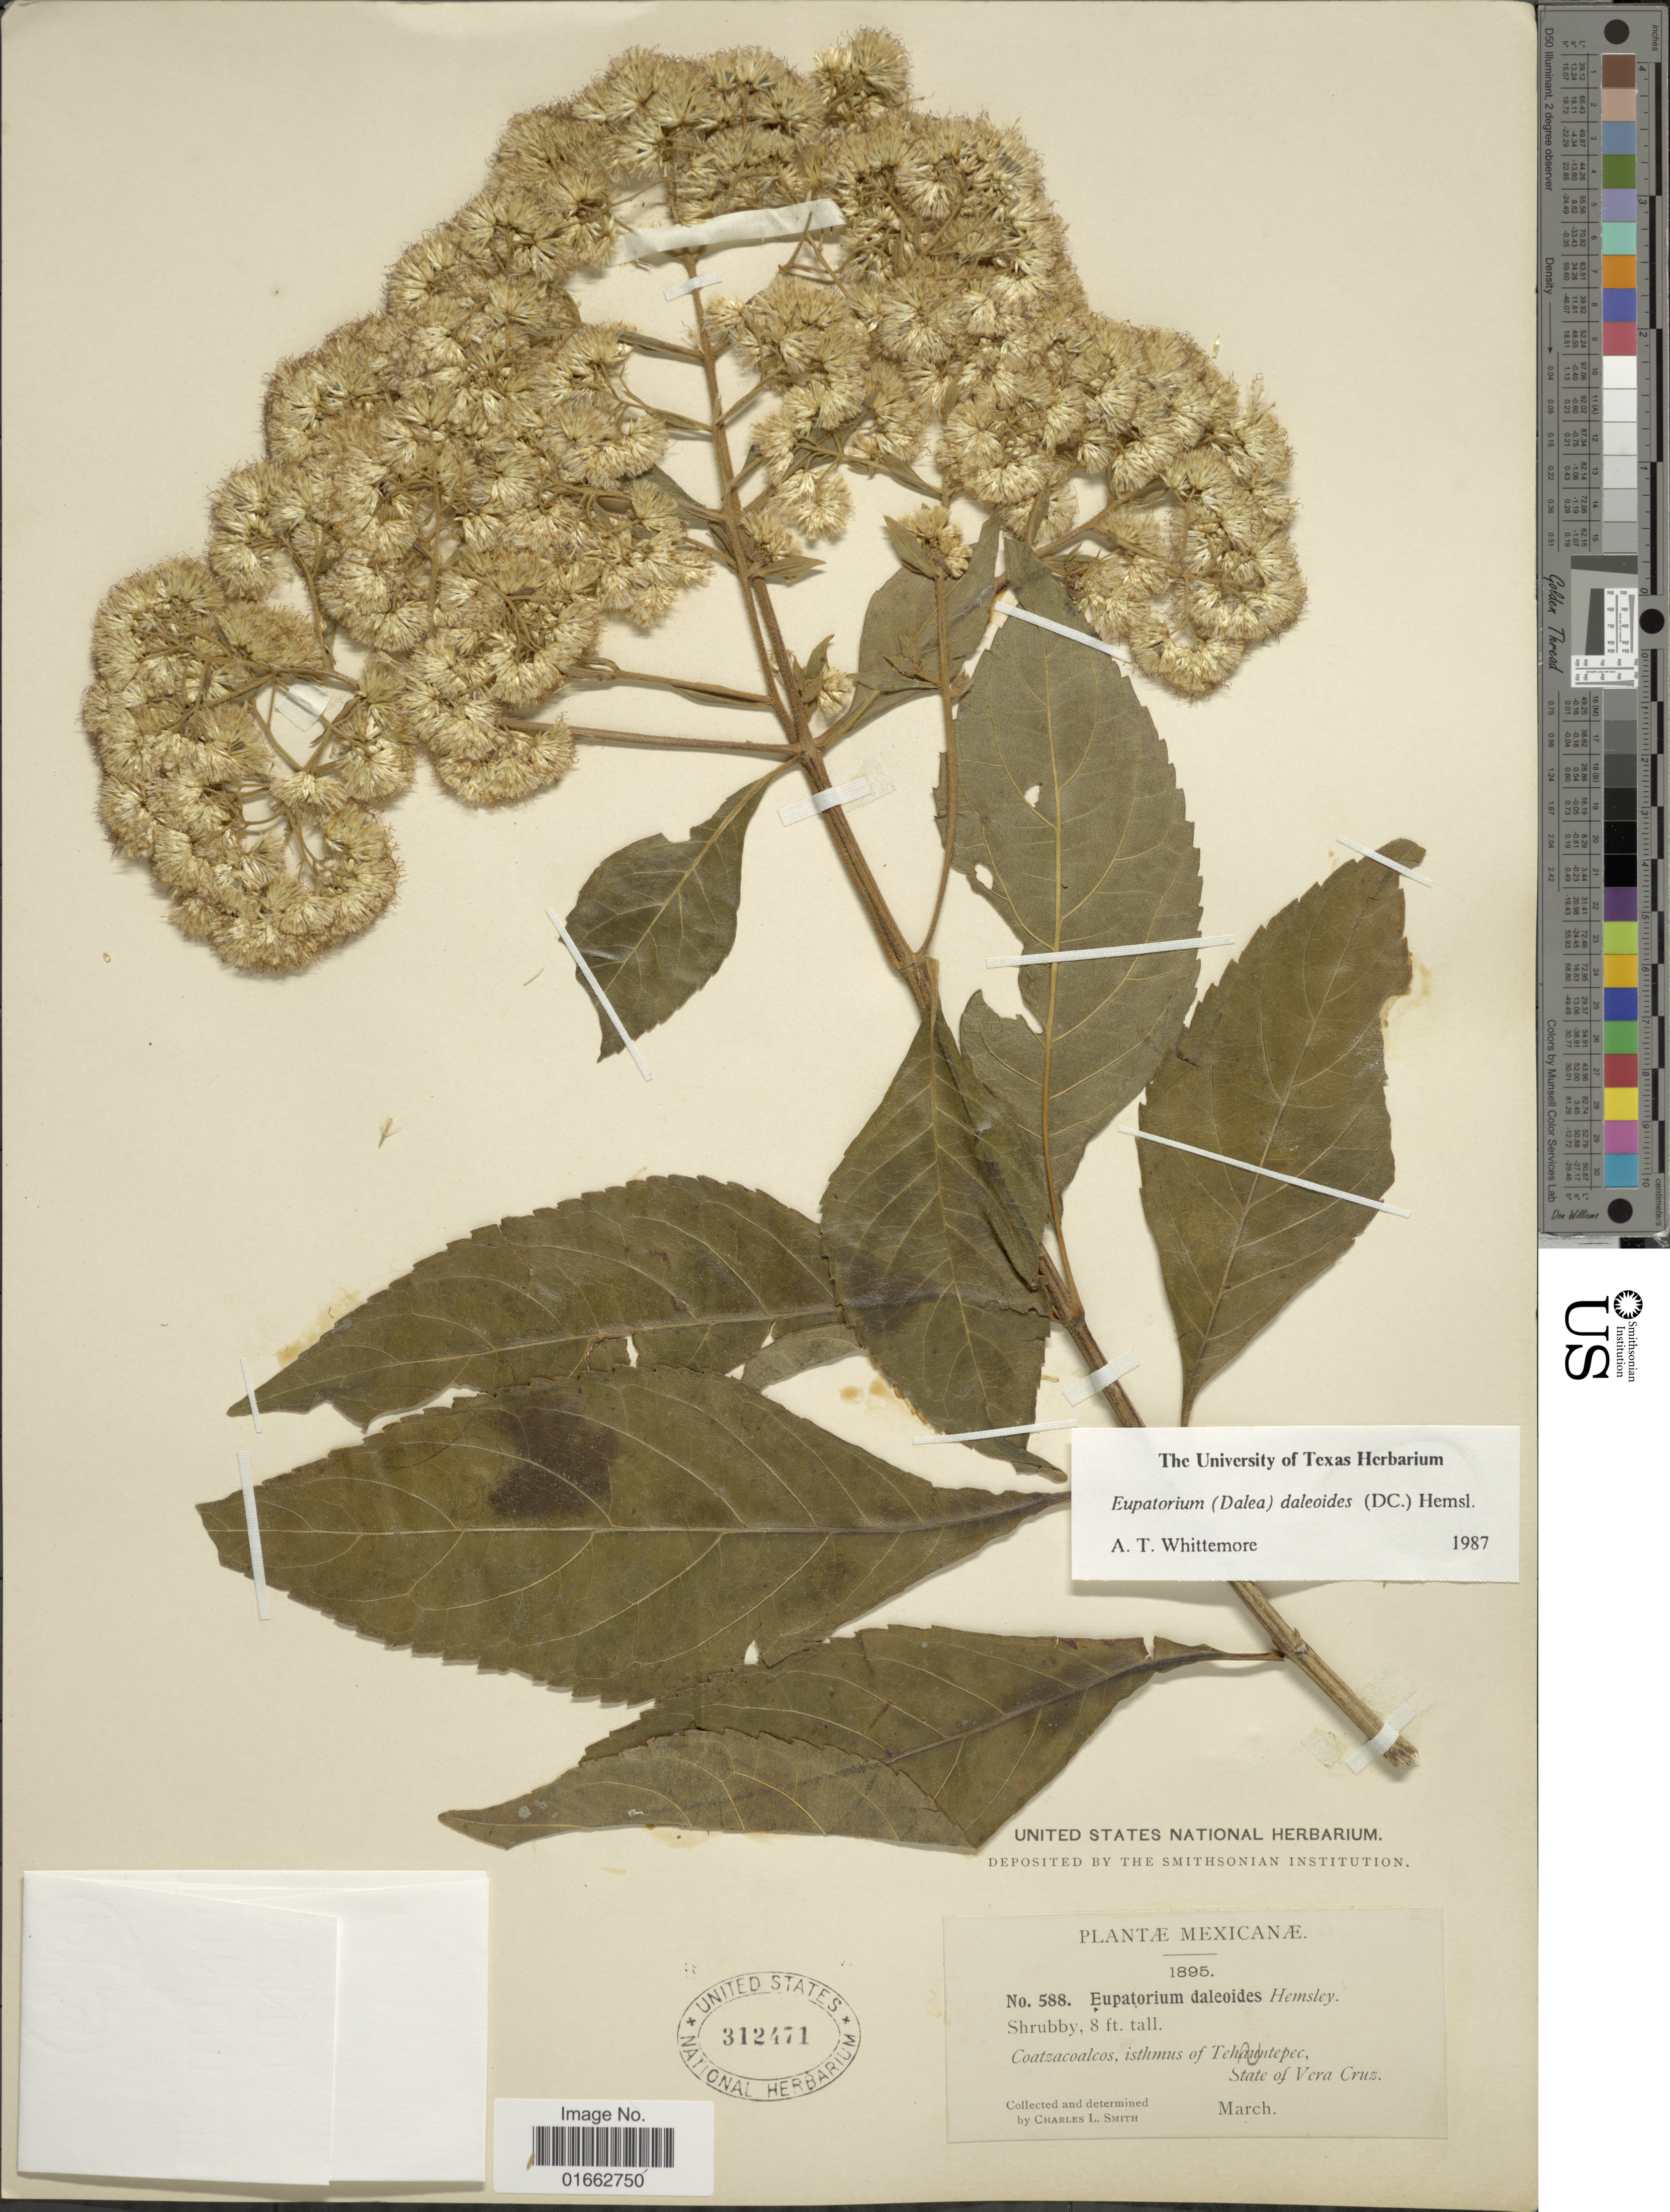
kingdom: Plantae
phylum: Tracheophyta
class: Magnoliopsida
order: Asterales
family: Asteraceae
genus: Critonia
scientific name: Critonia daleoides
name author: DC.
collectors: C. L. Smith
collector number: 588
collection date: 1895-03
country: Mexico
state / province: Veracruz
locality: Coatzacoalcos, isthmus of Tehauntepec, State of Vera Cruz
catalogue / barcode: US 312471